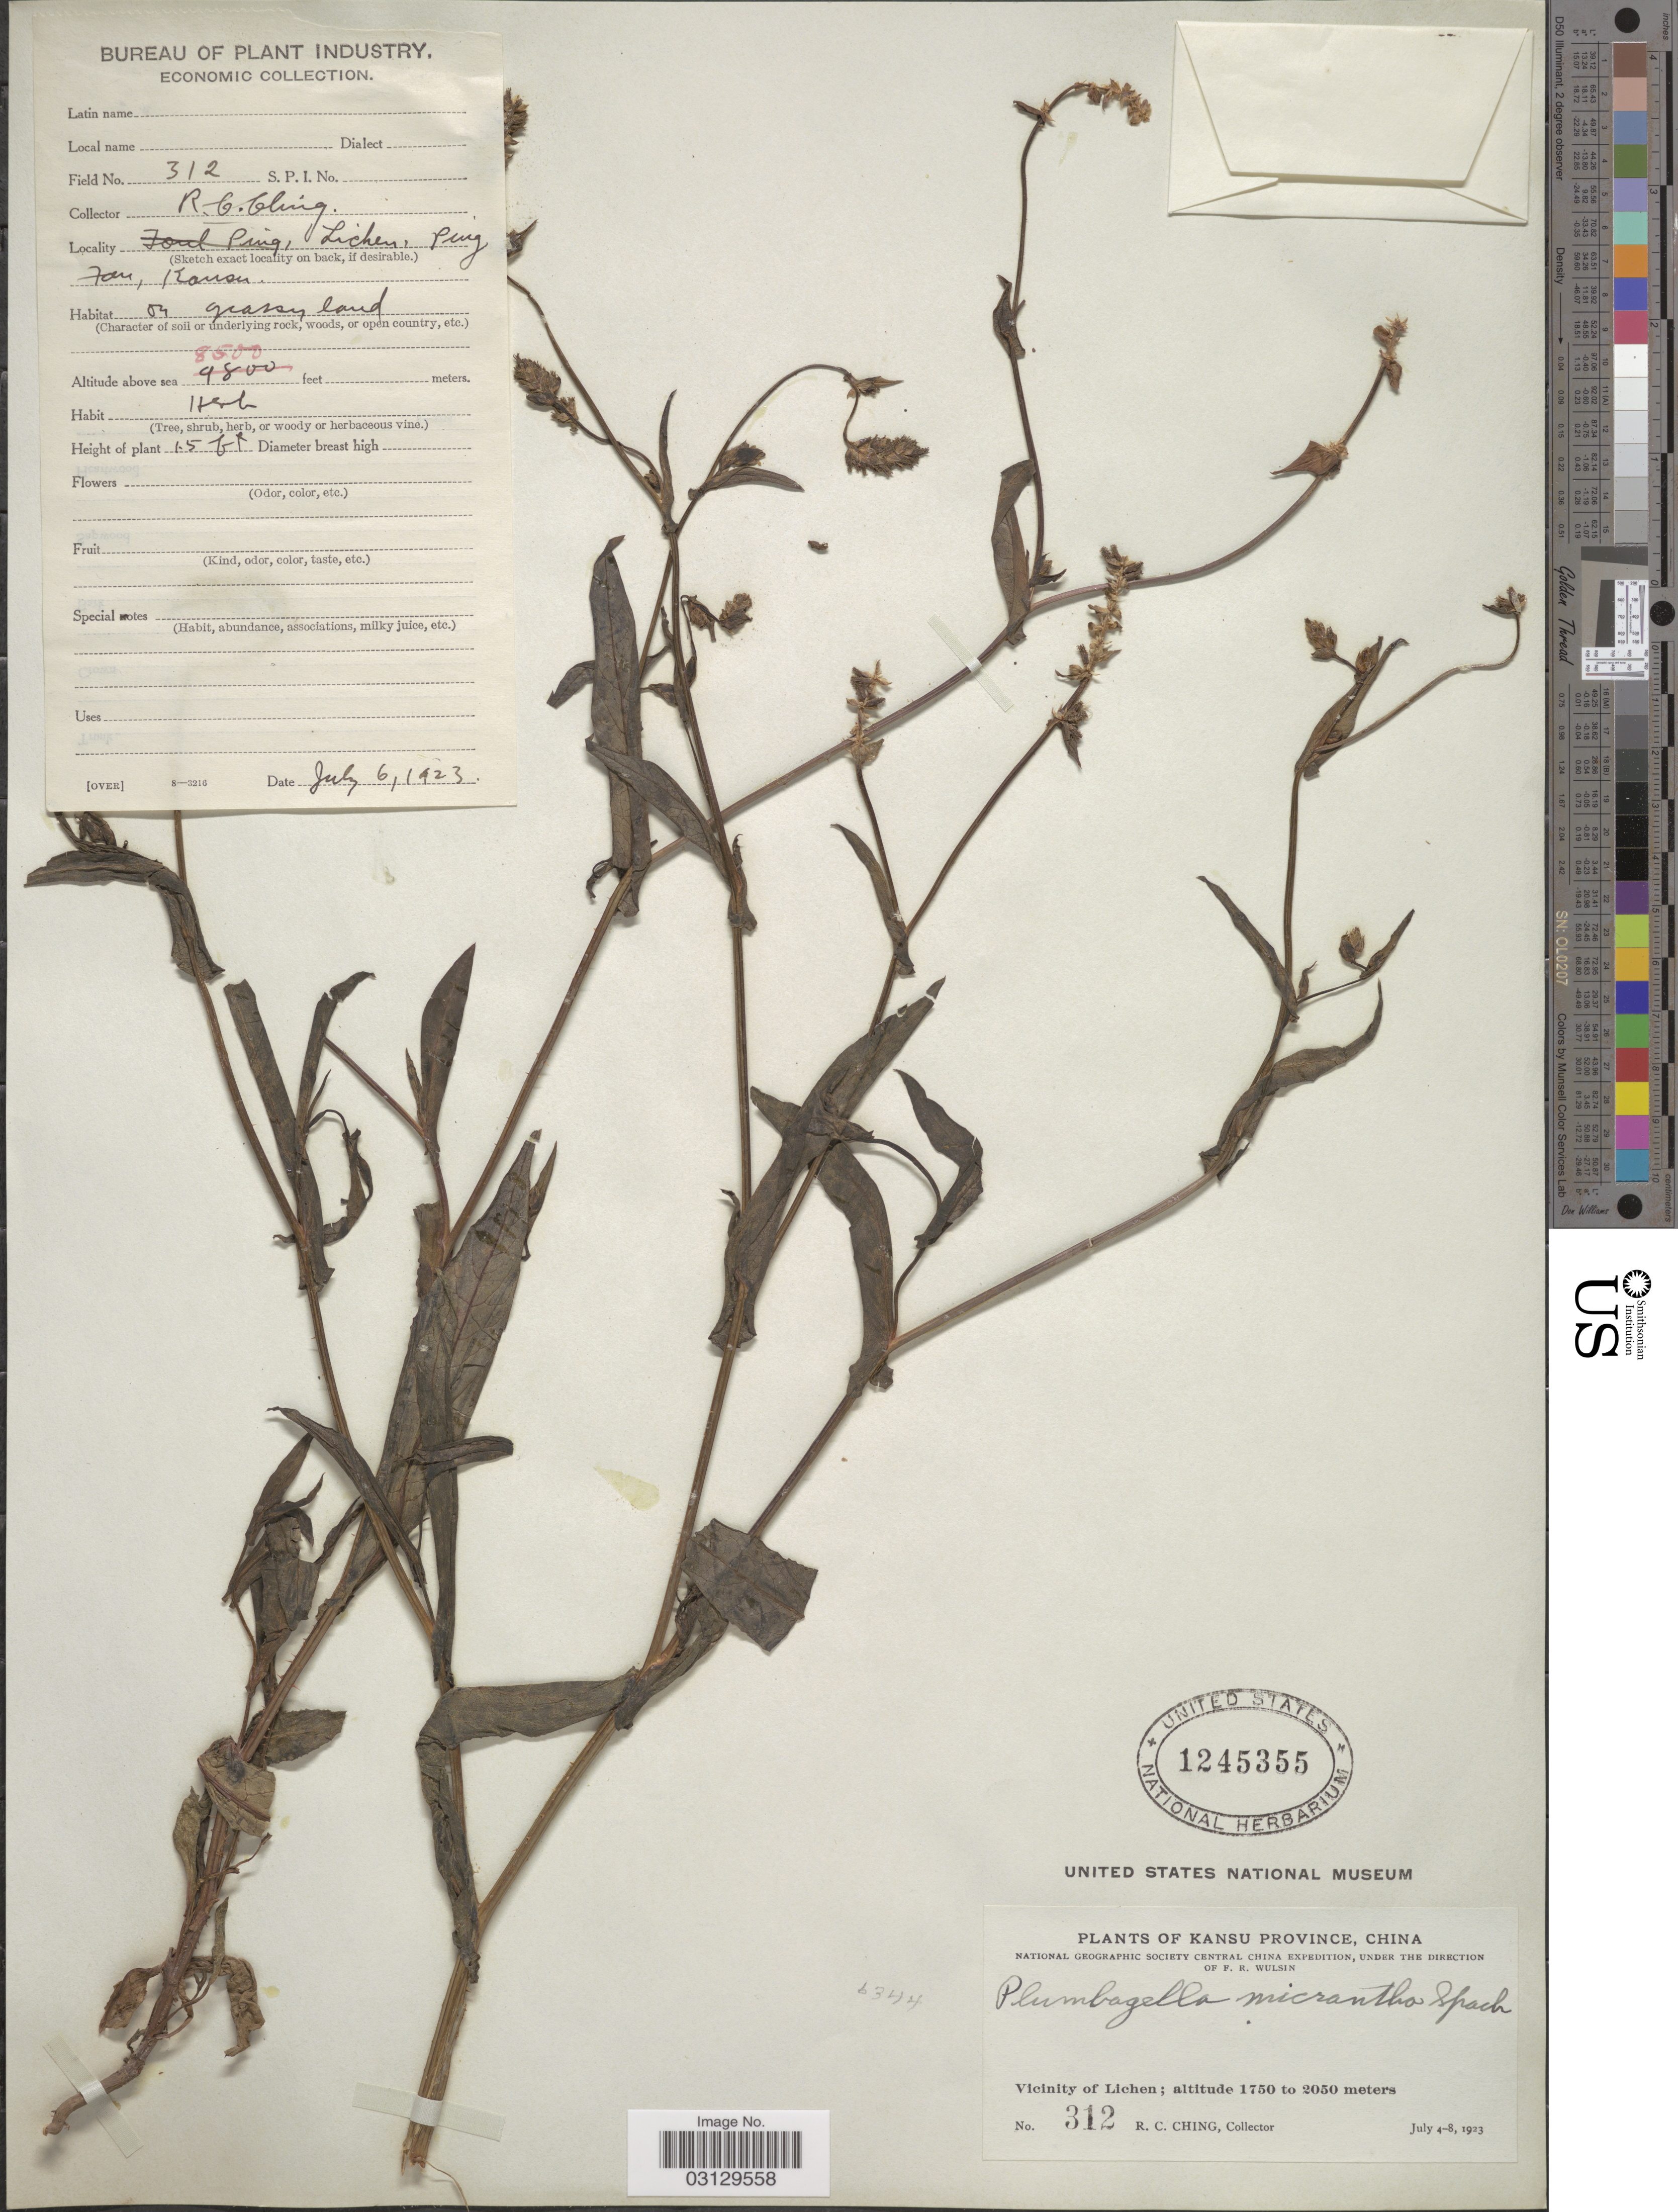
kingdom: Plantae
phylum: Tracheophyta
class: Magnoliopsida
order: Caryophyllales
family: Plumbaginaceae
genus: Plumbago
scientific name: Plumbago micrantha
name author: Ledeb.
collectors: R. C. Ching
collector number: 312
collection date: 1923-07-06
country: China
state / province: Gansu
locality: Kansu Province. Vicinity of Lichen. Ping Fau.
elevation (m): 2591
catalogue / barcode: US 1245355